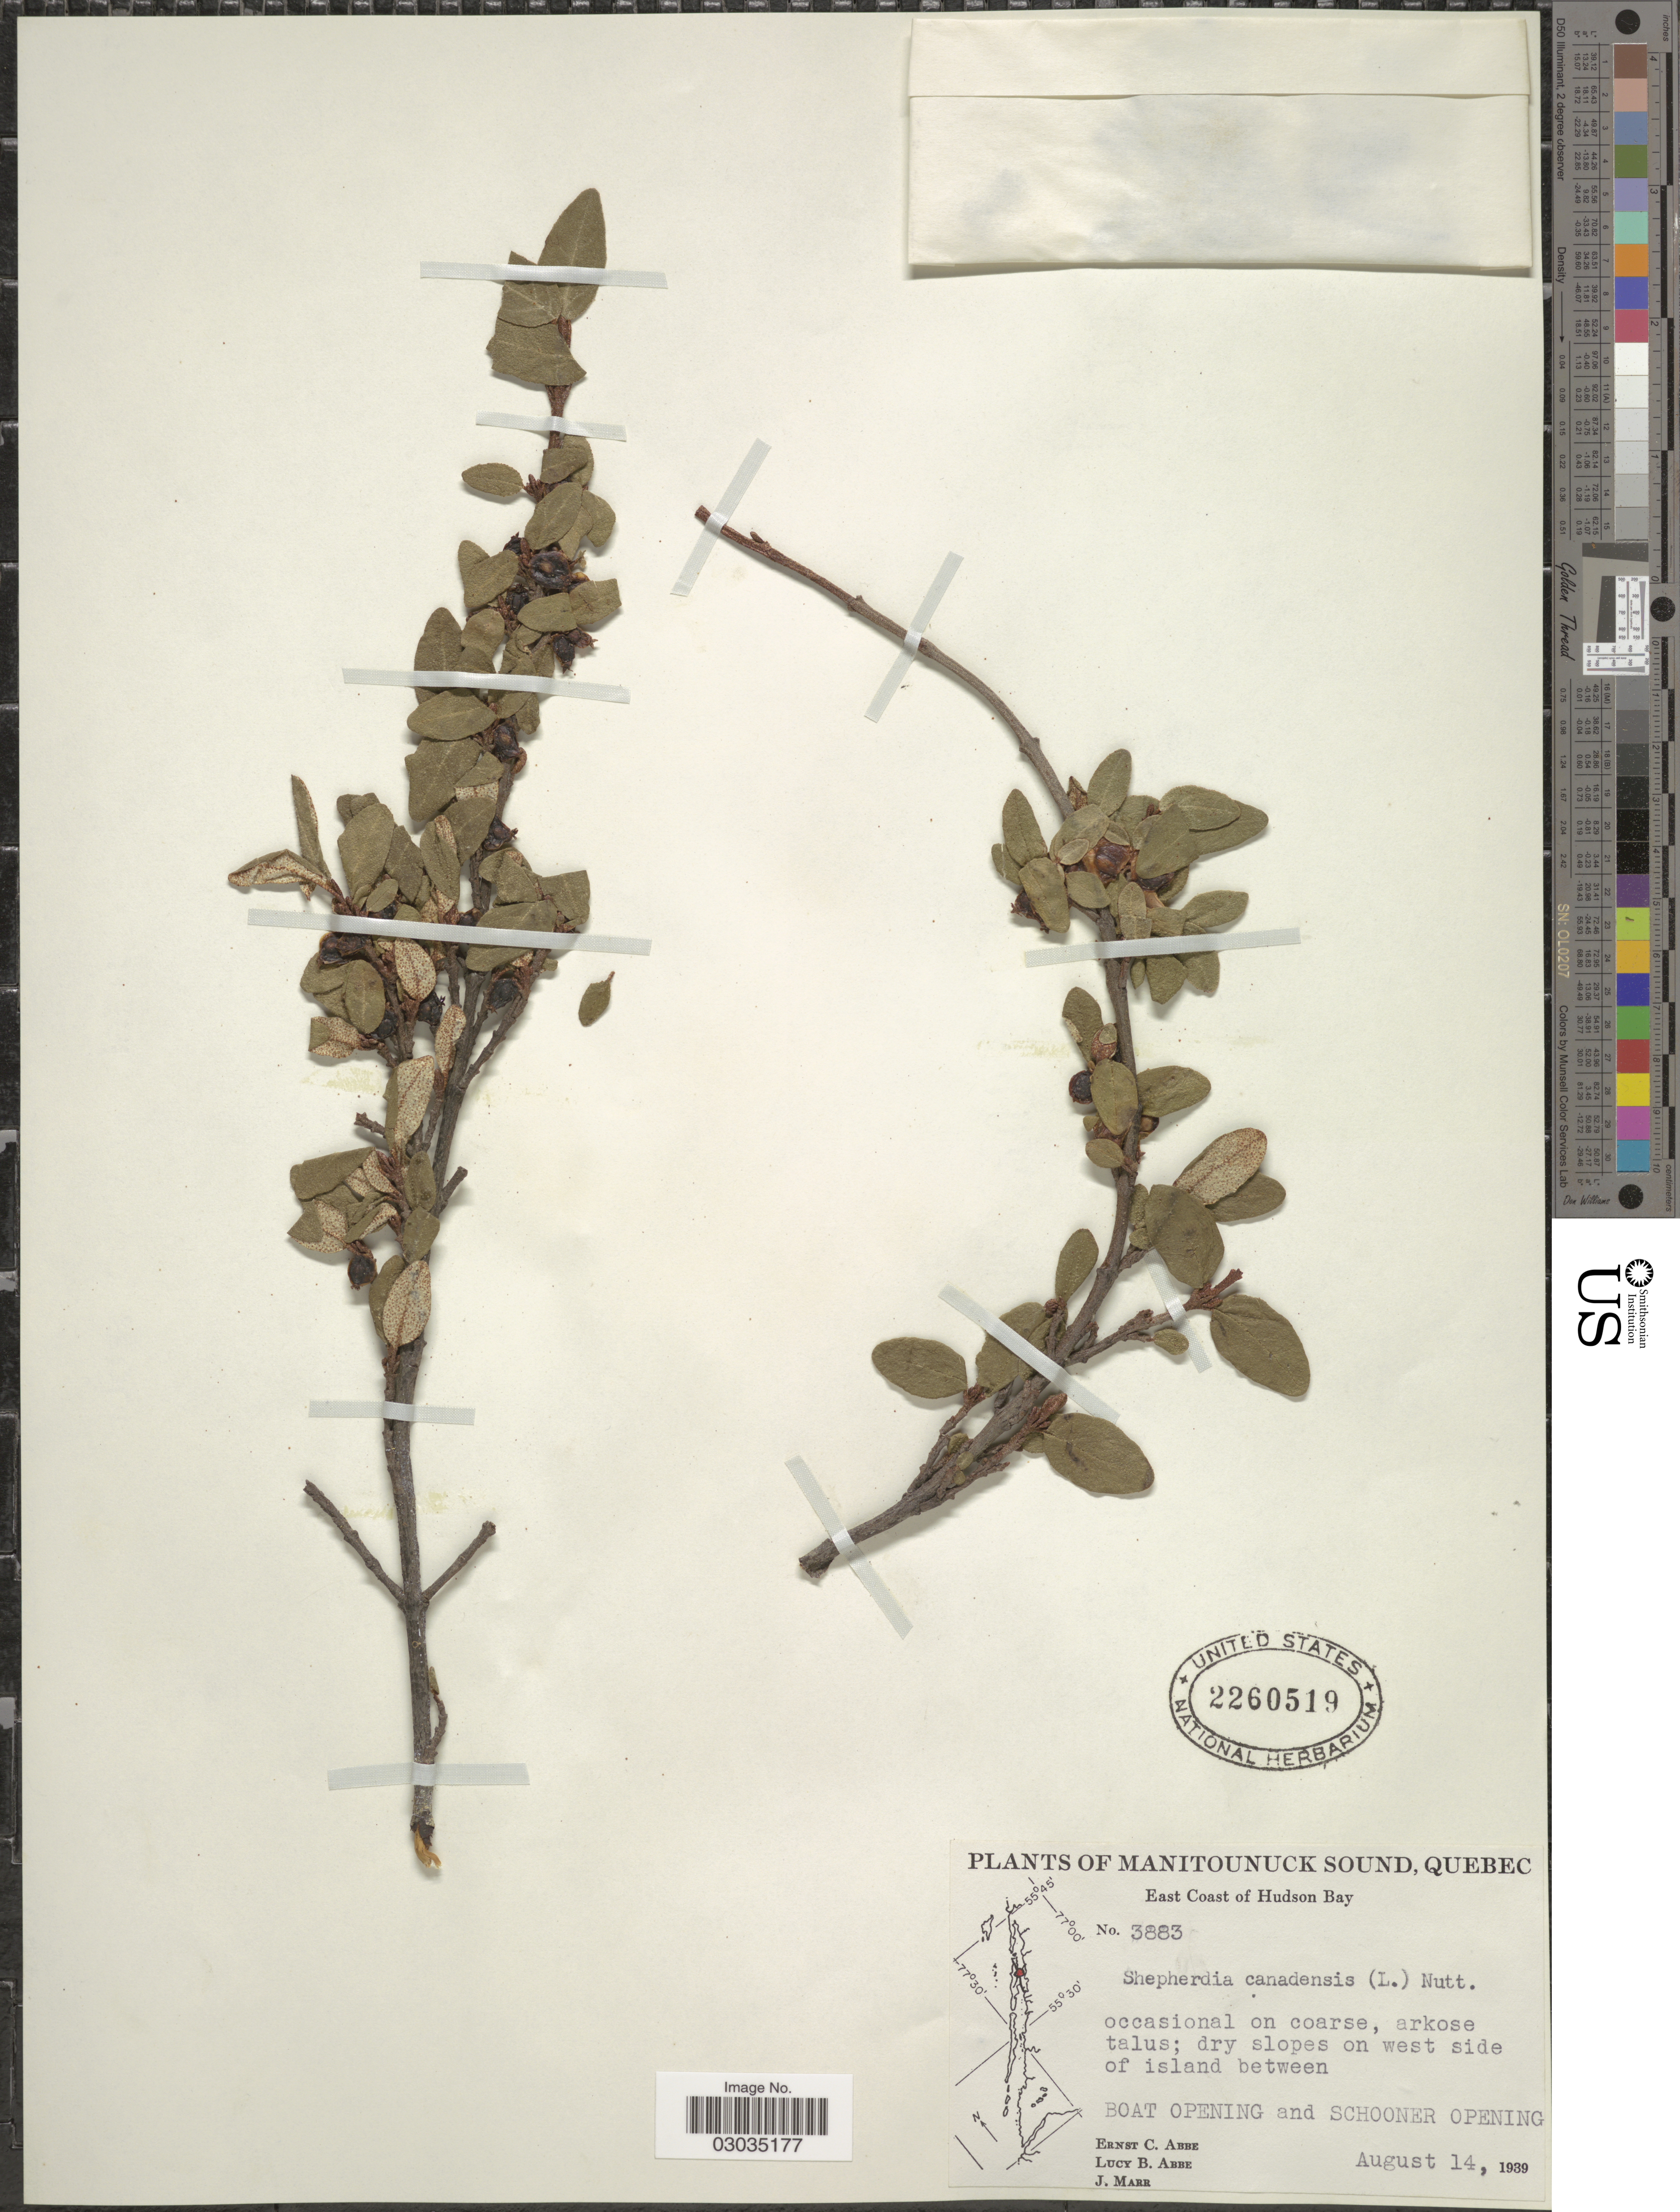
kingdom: Plantae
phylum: Tracheophyta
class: Magnoliopsida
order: Rosales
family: Elaeagnaceae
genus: Shepherdia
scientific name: Shepherdia canadensis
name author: (L.) Nutt.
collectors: E. C. Abbe, L. B. Abbe & J. Marr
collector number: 3883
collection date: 1939-08-14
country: Canada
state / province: Quebec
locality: Manitounuck Sound, East Coast of Hudson Bay, dry slopes on west side of island between Boat Opening and Schooner Opening.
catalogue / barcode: US 2260519